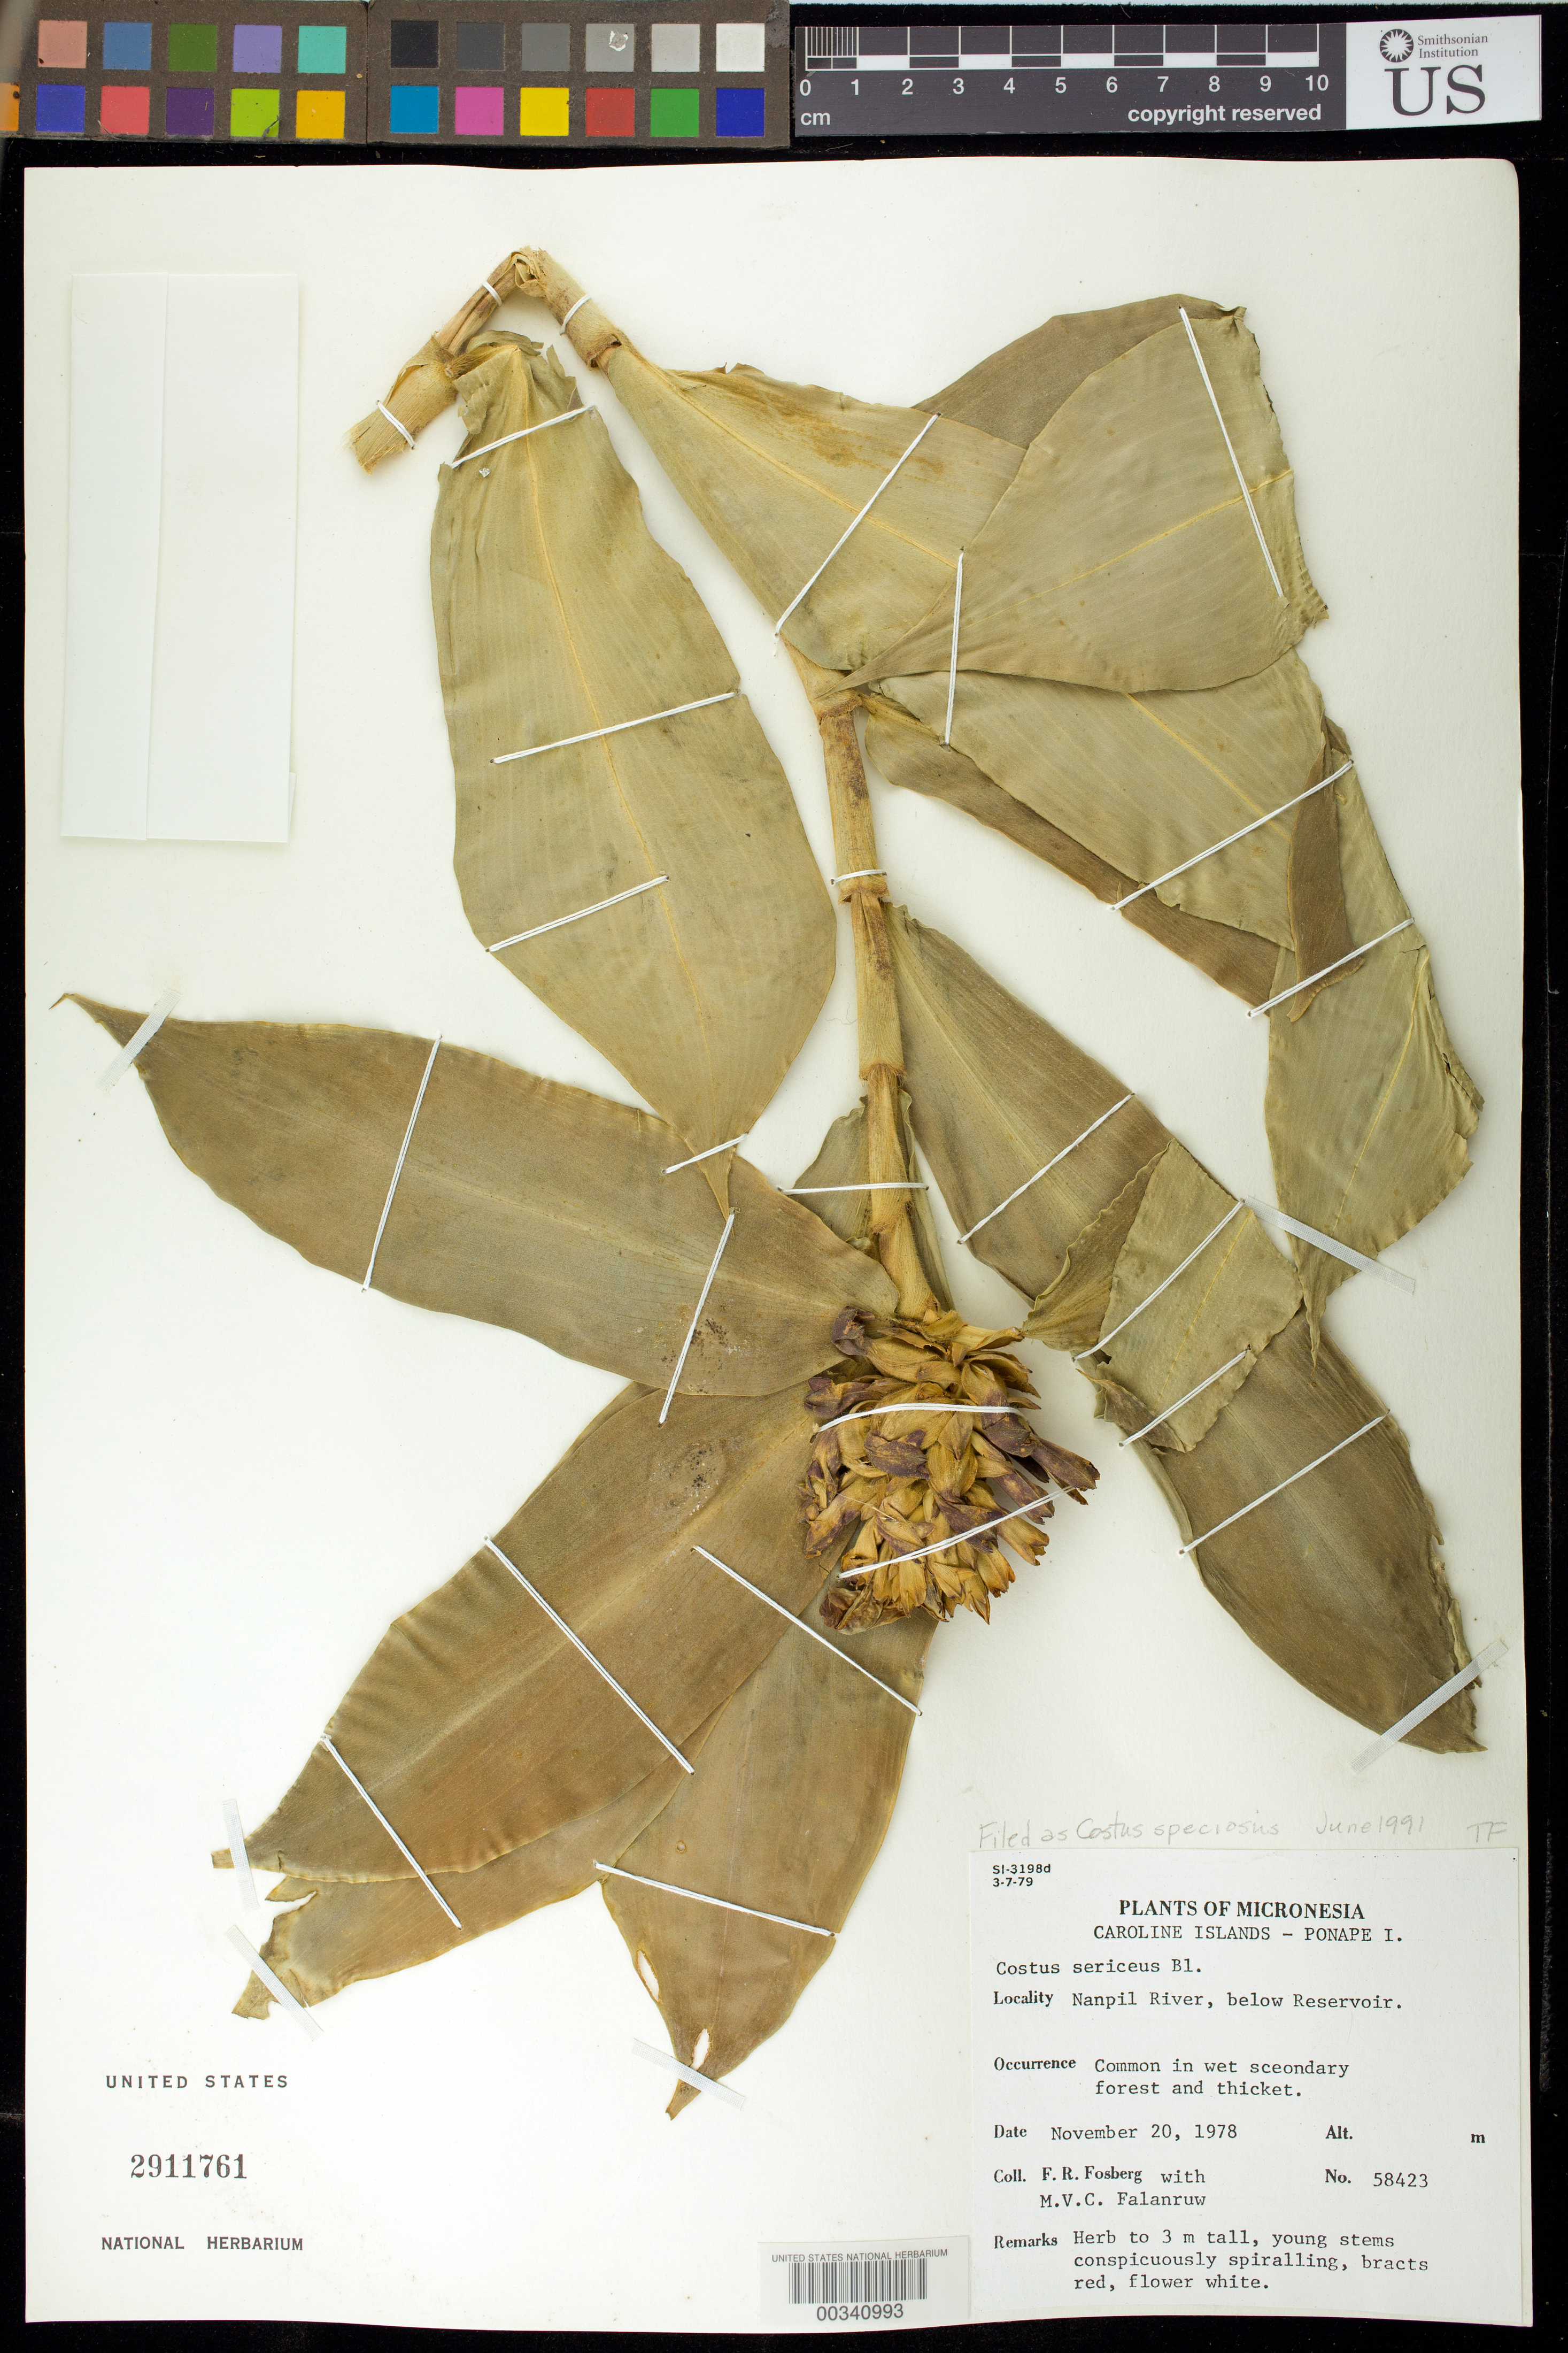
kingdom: Plantae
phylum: Tracheophyta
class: Liliopsida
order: Zingiberales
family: Costaceae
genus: Hellenia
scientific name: Hellenia speciosa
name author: (J. Koenig) S.R. Dutta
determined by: Wagner, W. L., (BOT), Smithsonian Institution - National Museum of Natural History (UNITED STATES)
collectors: F. R. Fosberg & M. V. Falanruw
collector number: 58423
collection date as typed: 20 Nov 1978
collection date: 1978-11-20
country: Micronesia, Federated States of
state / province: Pohnpei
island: Pohnpei [Ponape]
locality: Plants of micronesia, caroline islands - ponape i., nanpil river, below reservoir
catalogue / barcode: US 2911761